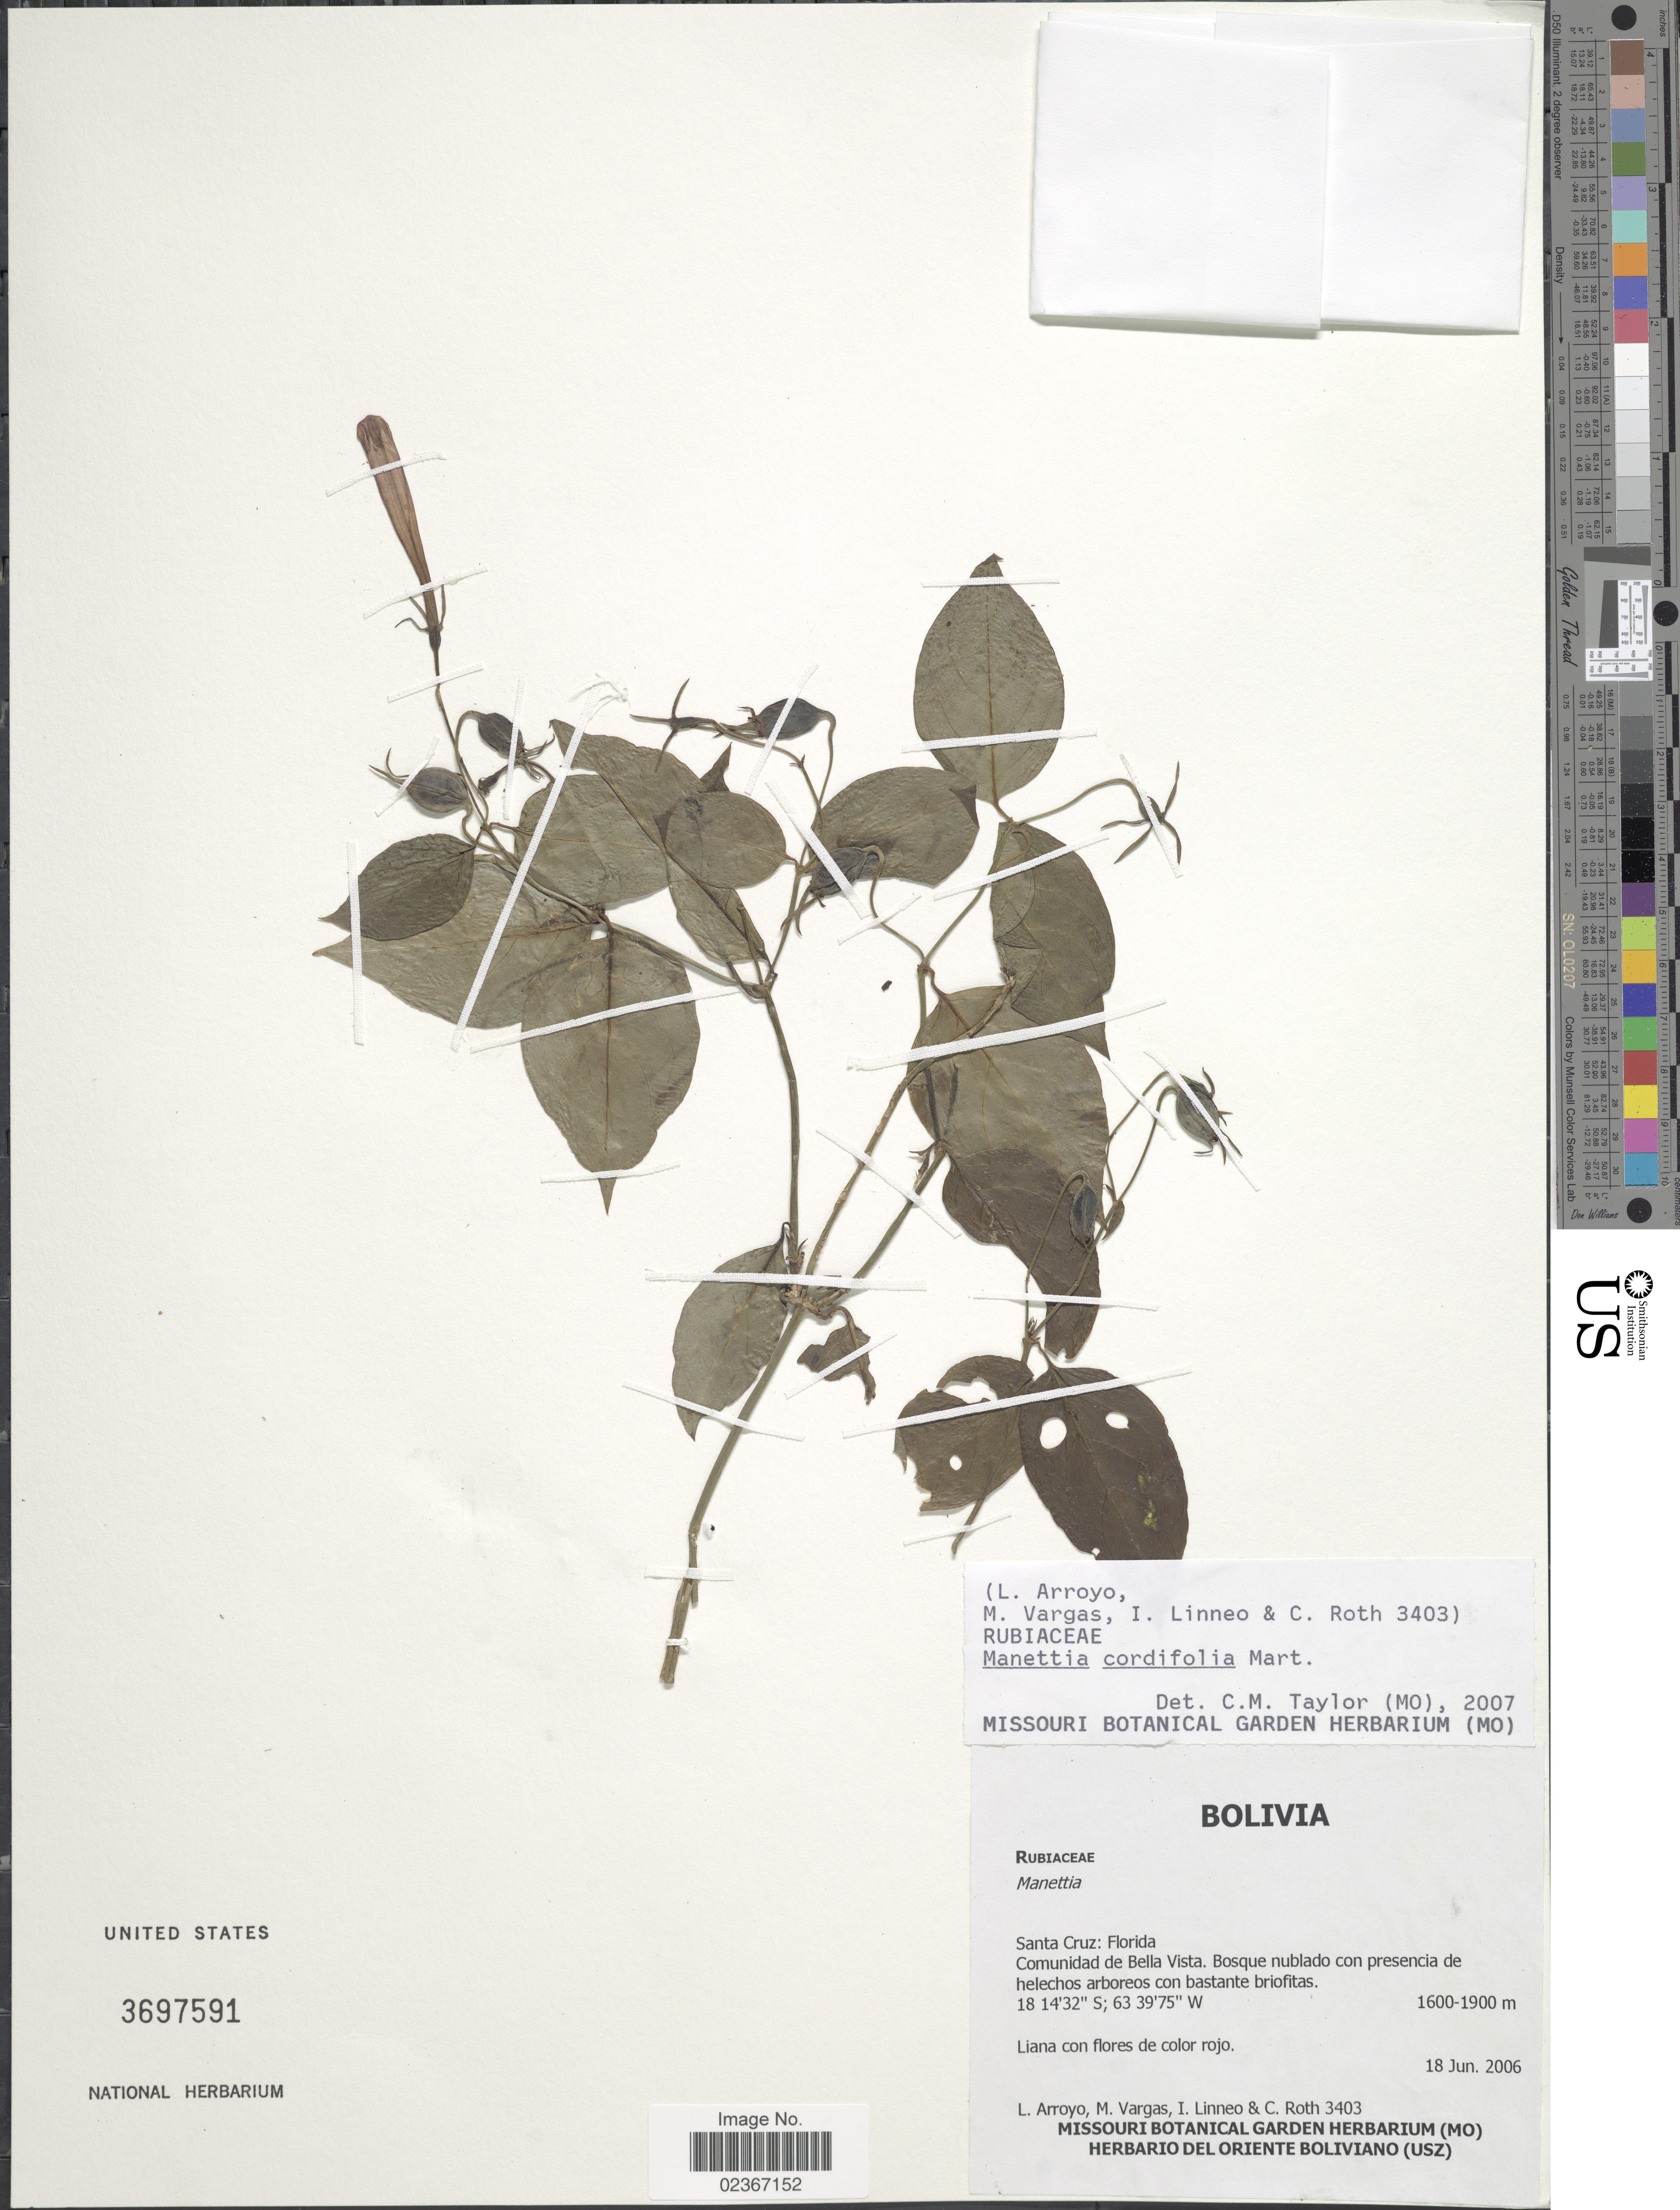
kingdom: Plantae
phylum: Tracheophyta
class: Magnoliopsida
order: Gentianales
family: Rubiaceae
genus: Manettia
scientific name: Manettia cordifolia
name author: Mart.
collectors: L. Arroyo, M. Vargas, I. Linneo & C. Roth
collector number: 3403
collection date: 2006-06-18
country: Bolivia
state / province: Santa Cruz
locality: Florida. Comunidad de Bella Vista.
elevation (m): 1600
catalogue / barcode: US 3697591